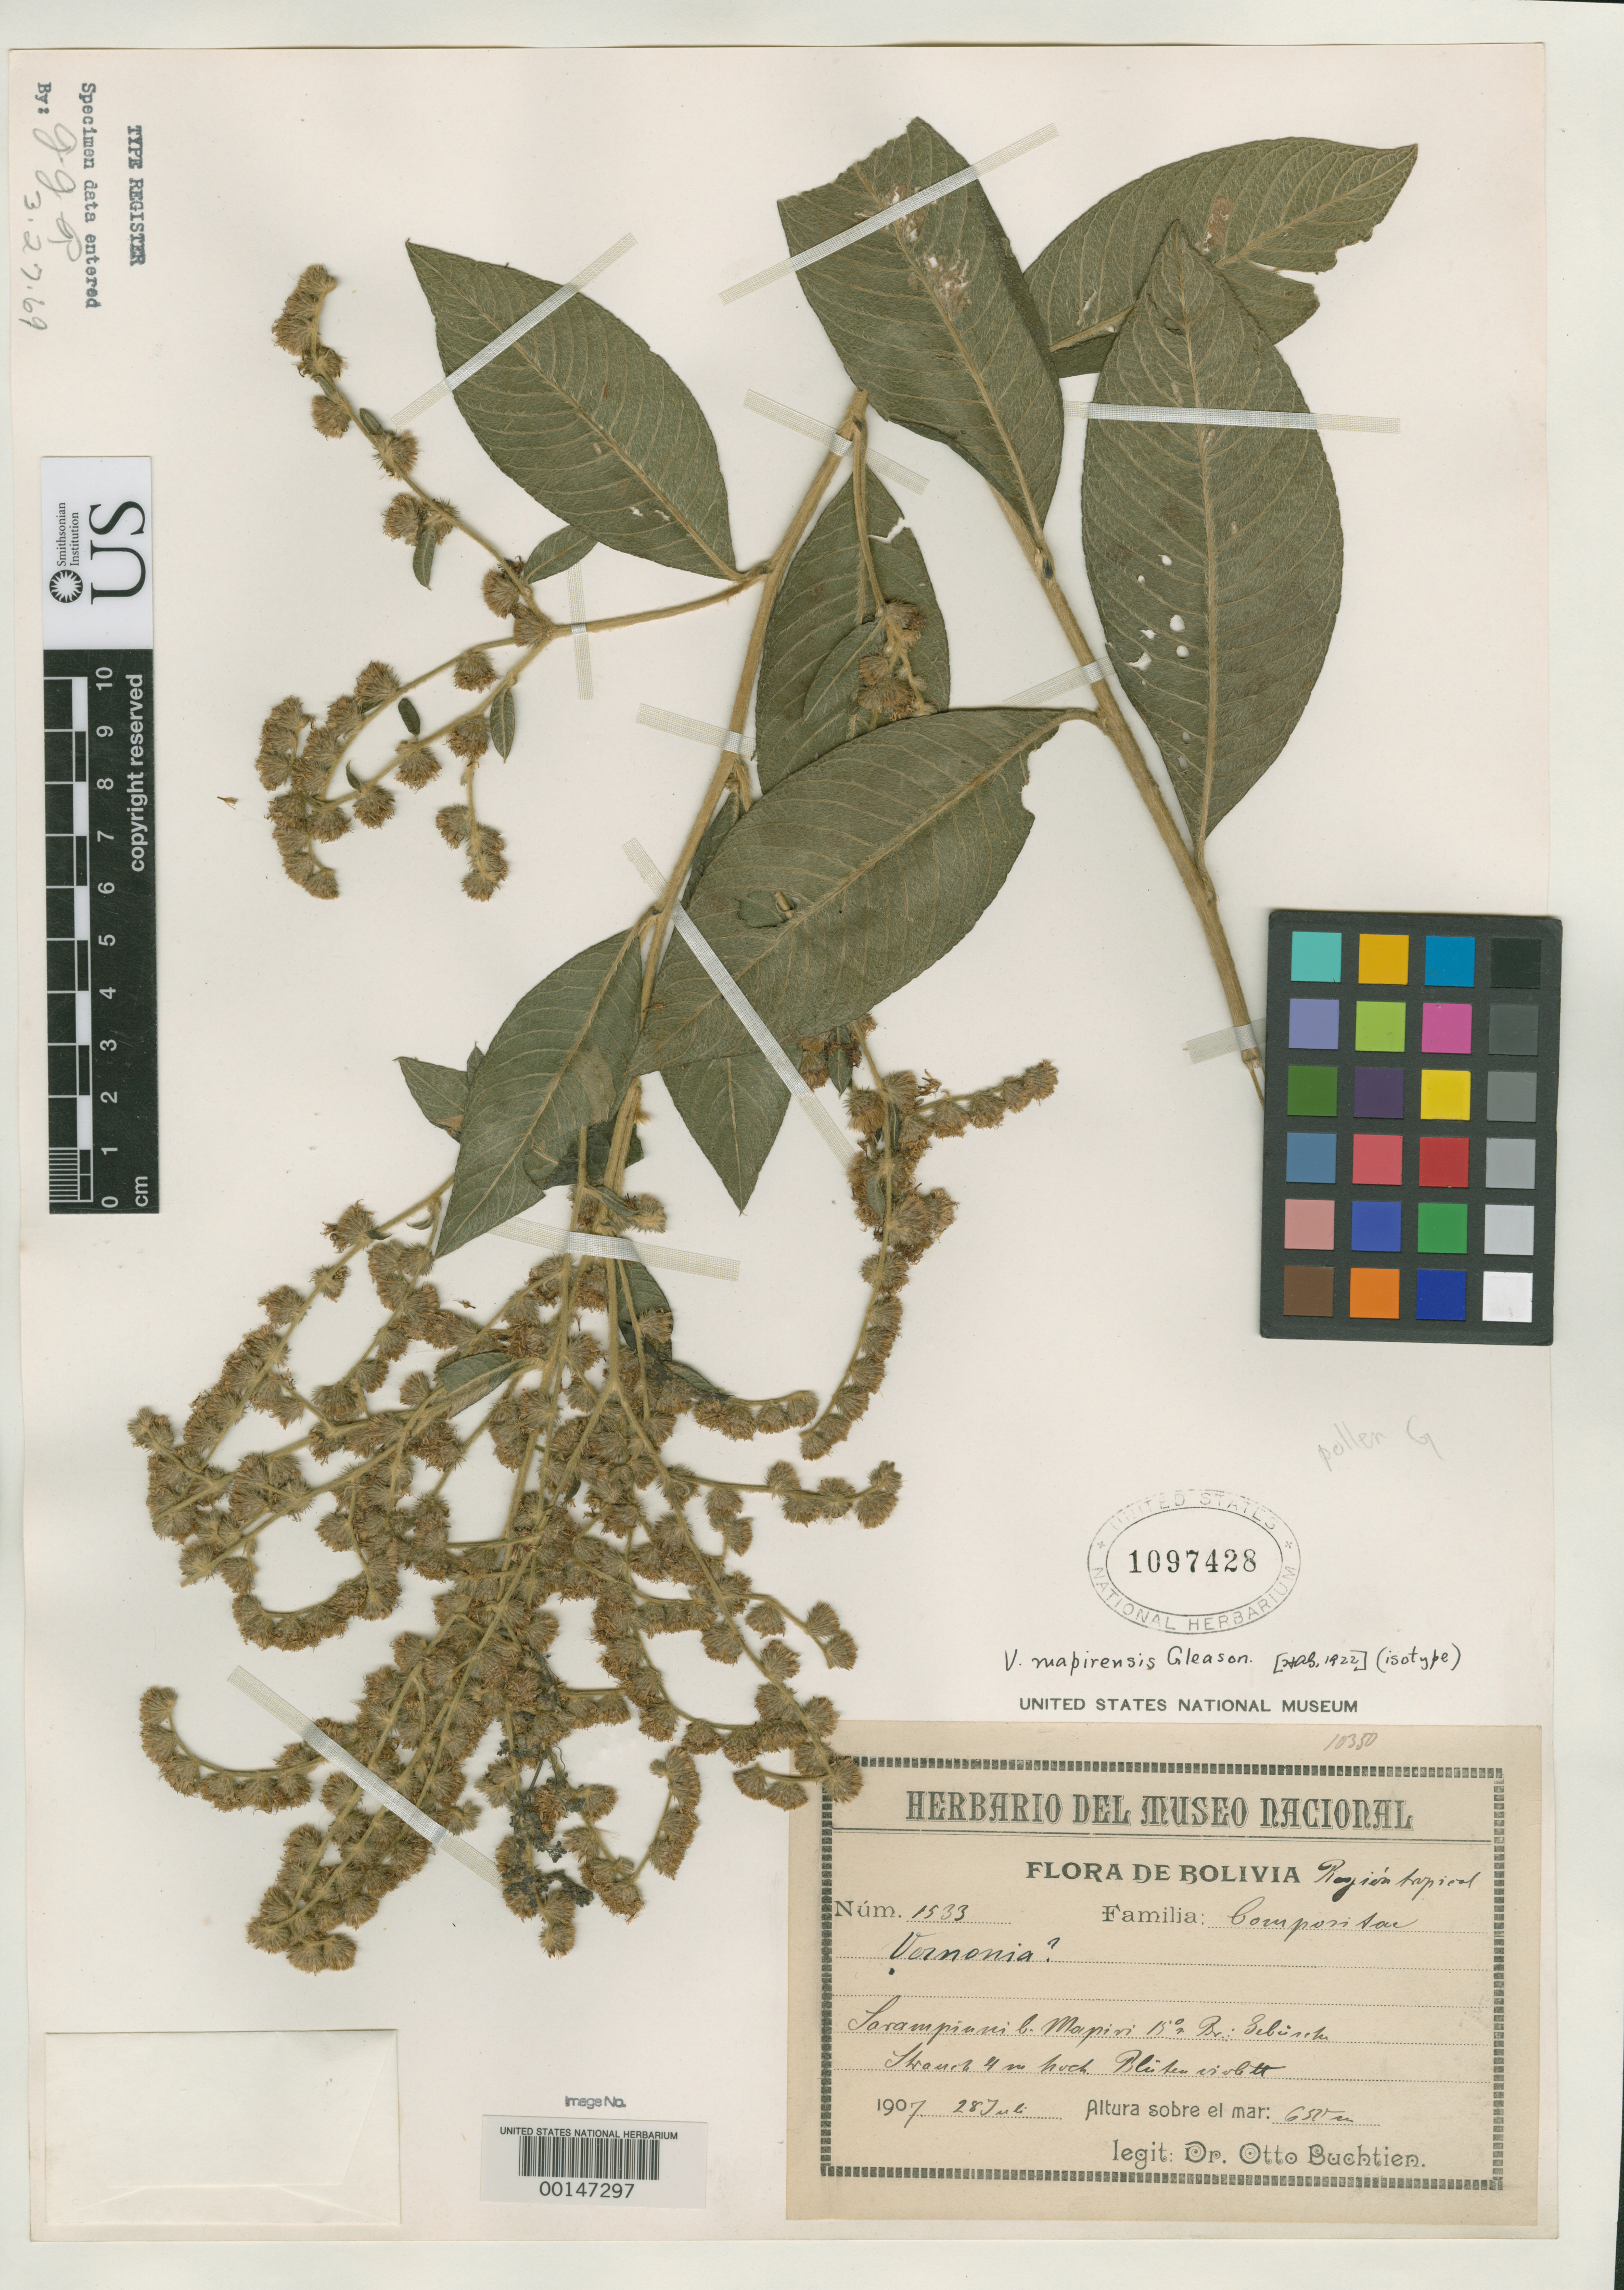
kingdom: Plantae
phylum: Tracheophyta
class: Magnoliopsida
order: Asterales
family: Asteraceae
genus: Vernonia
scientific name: Vernonia mapirensis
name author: Gleason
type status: Isotype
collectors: O. Buchtien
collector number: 1533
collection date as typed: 28 Jul 1907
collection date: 1907-07-28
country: Bolivia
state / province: La Paz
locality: Sarampinni, Mapiri.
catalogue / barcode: US 1097428